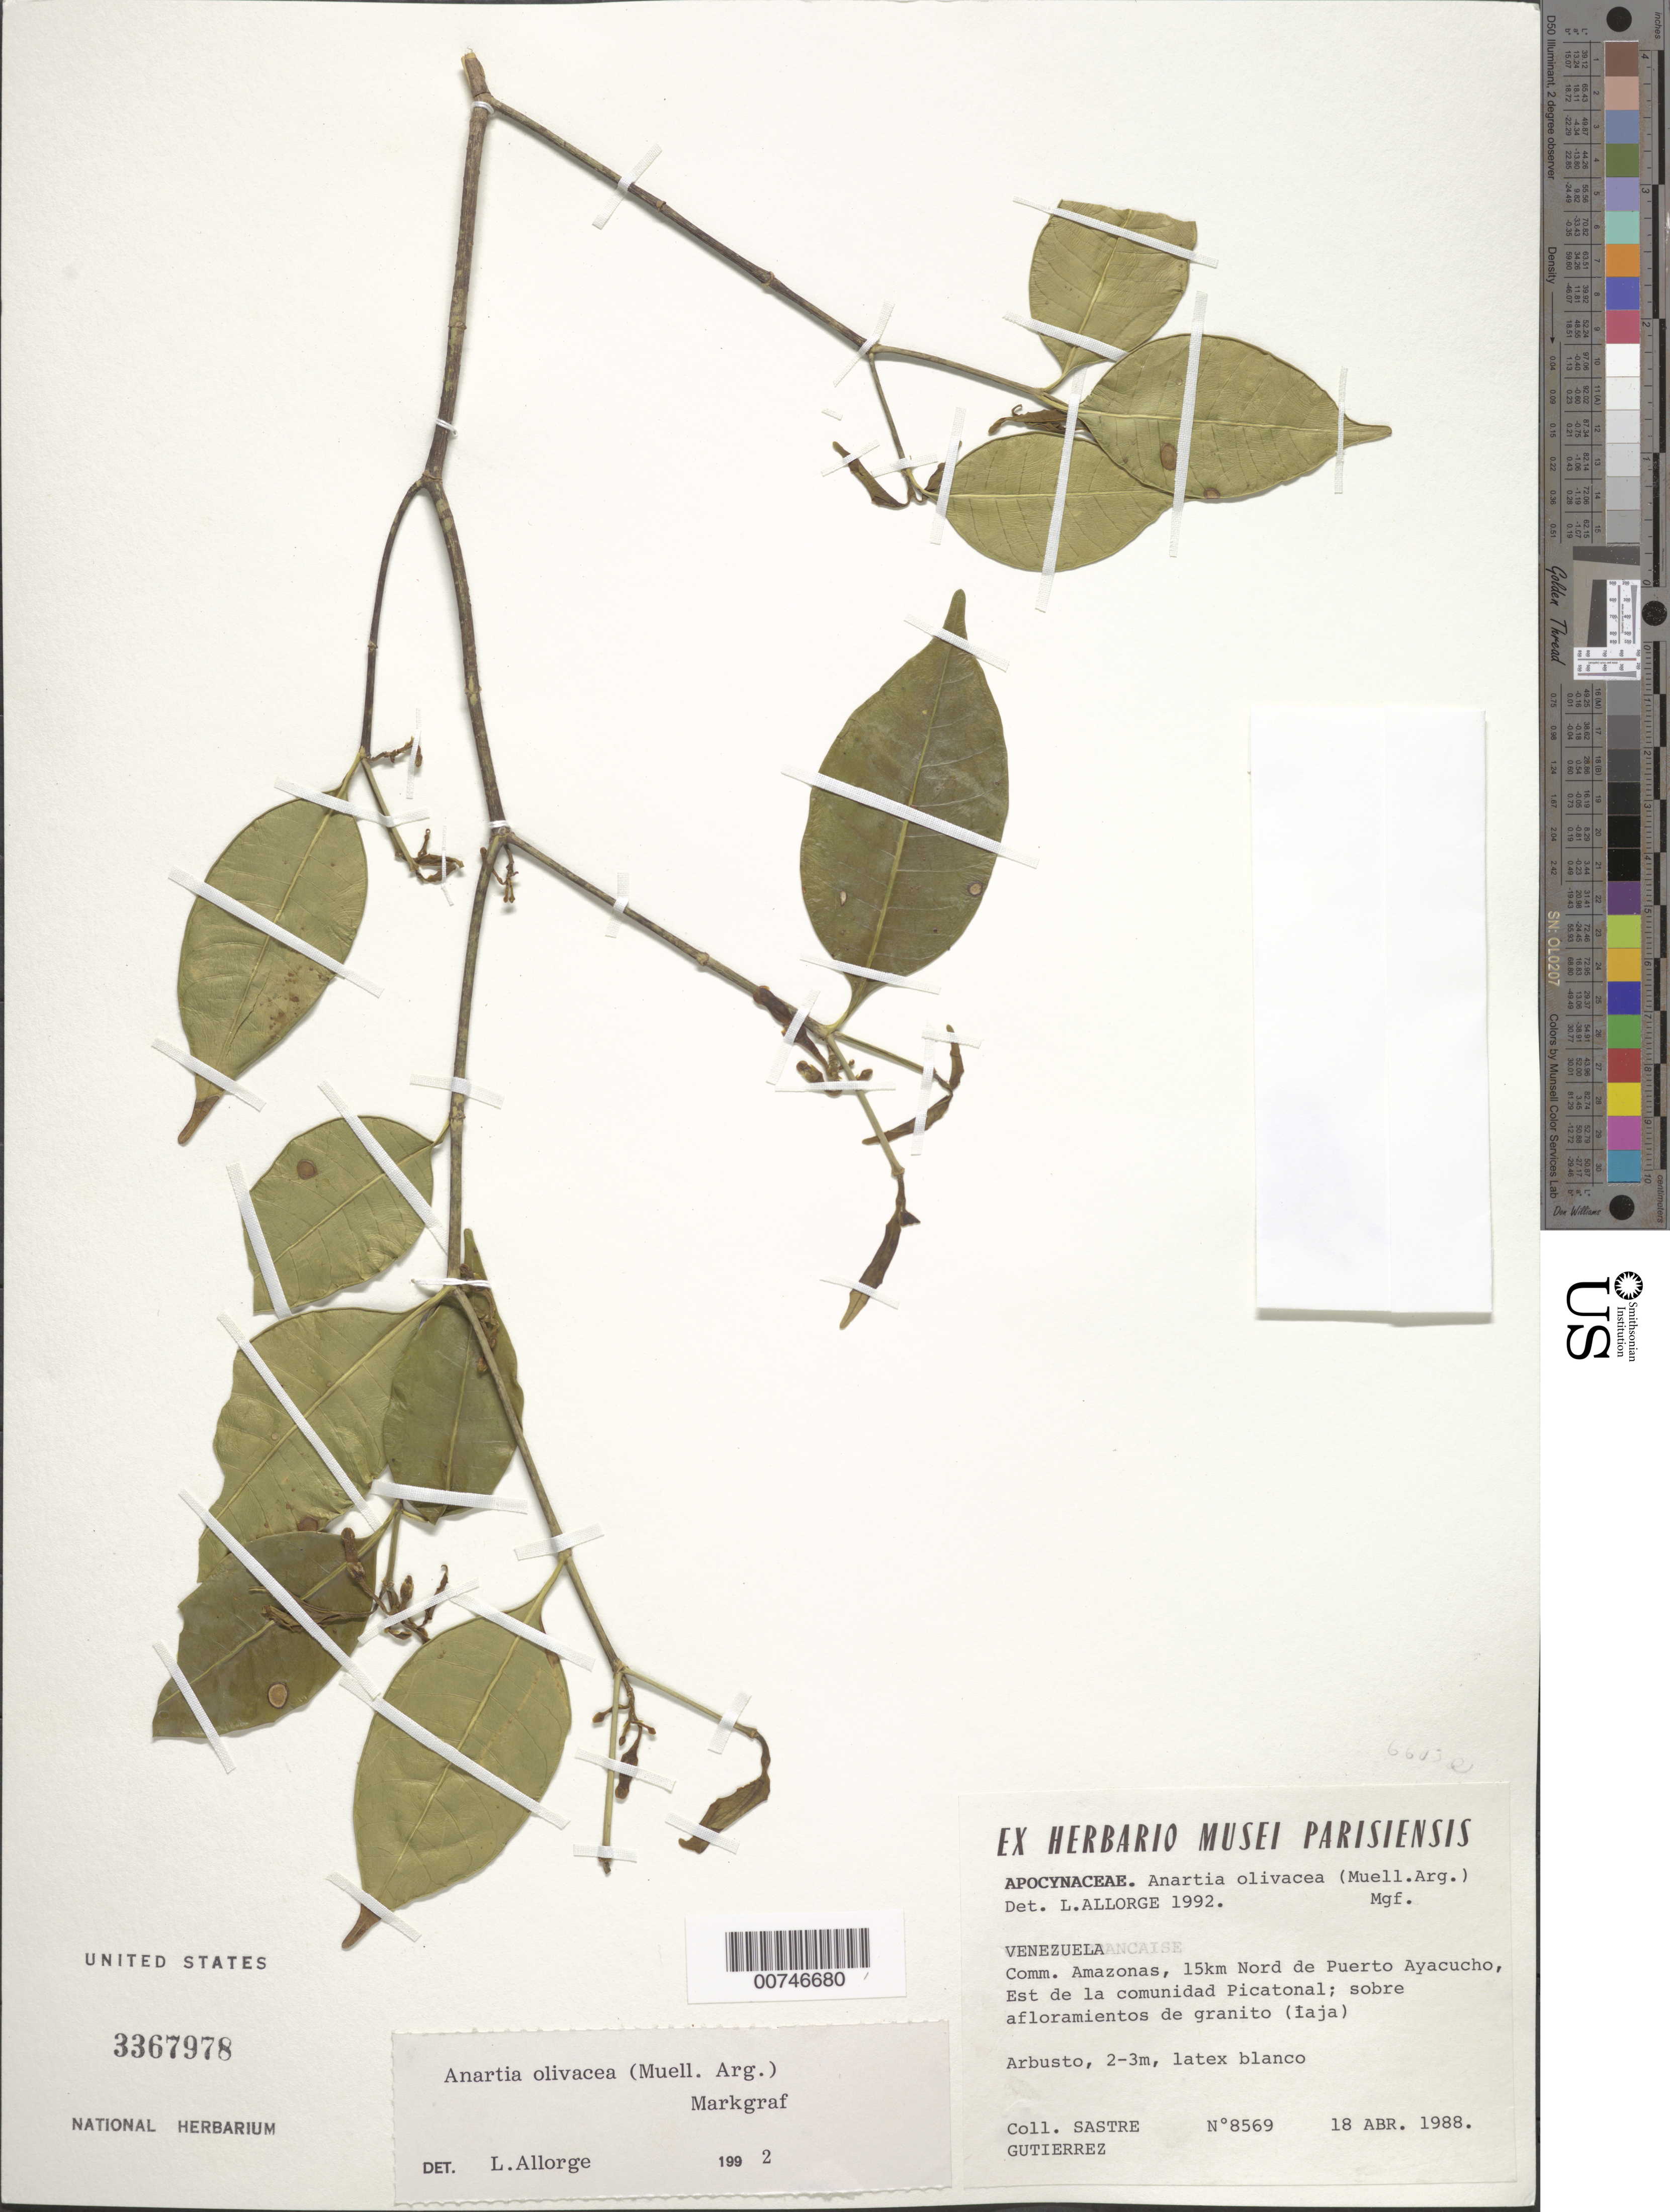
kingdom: Plantae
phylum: Tracheophyta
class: Magnoliopsida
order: Gentianales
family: Apocynaceae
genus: Tabernaemontana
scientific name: Tabernaemontana olivacea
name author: Müll. Arg.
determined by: Allorge, L.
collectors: C. H. L. Sastre & E. Gutiérrez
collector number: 8569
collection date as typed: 18-Apr-88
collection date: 1988-04-18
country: Venezuela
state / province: Amazonas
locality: Puerto Ayacucho, 15 km Nord de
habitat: Sobre laja (rocas graníticas)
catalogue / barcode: US 3367978